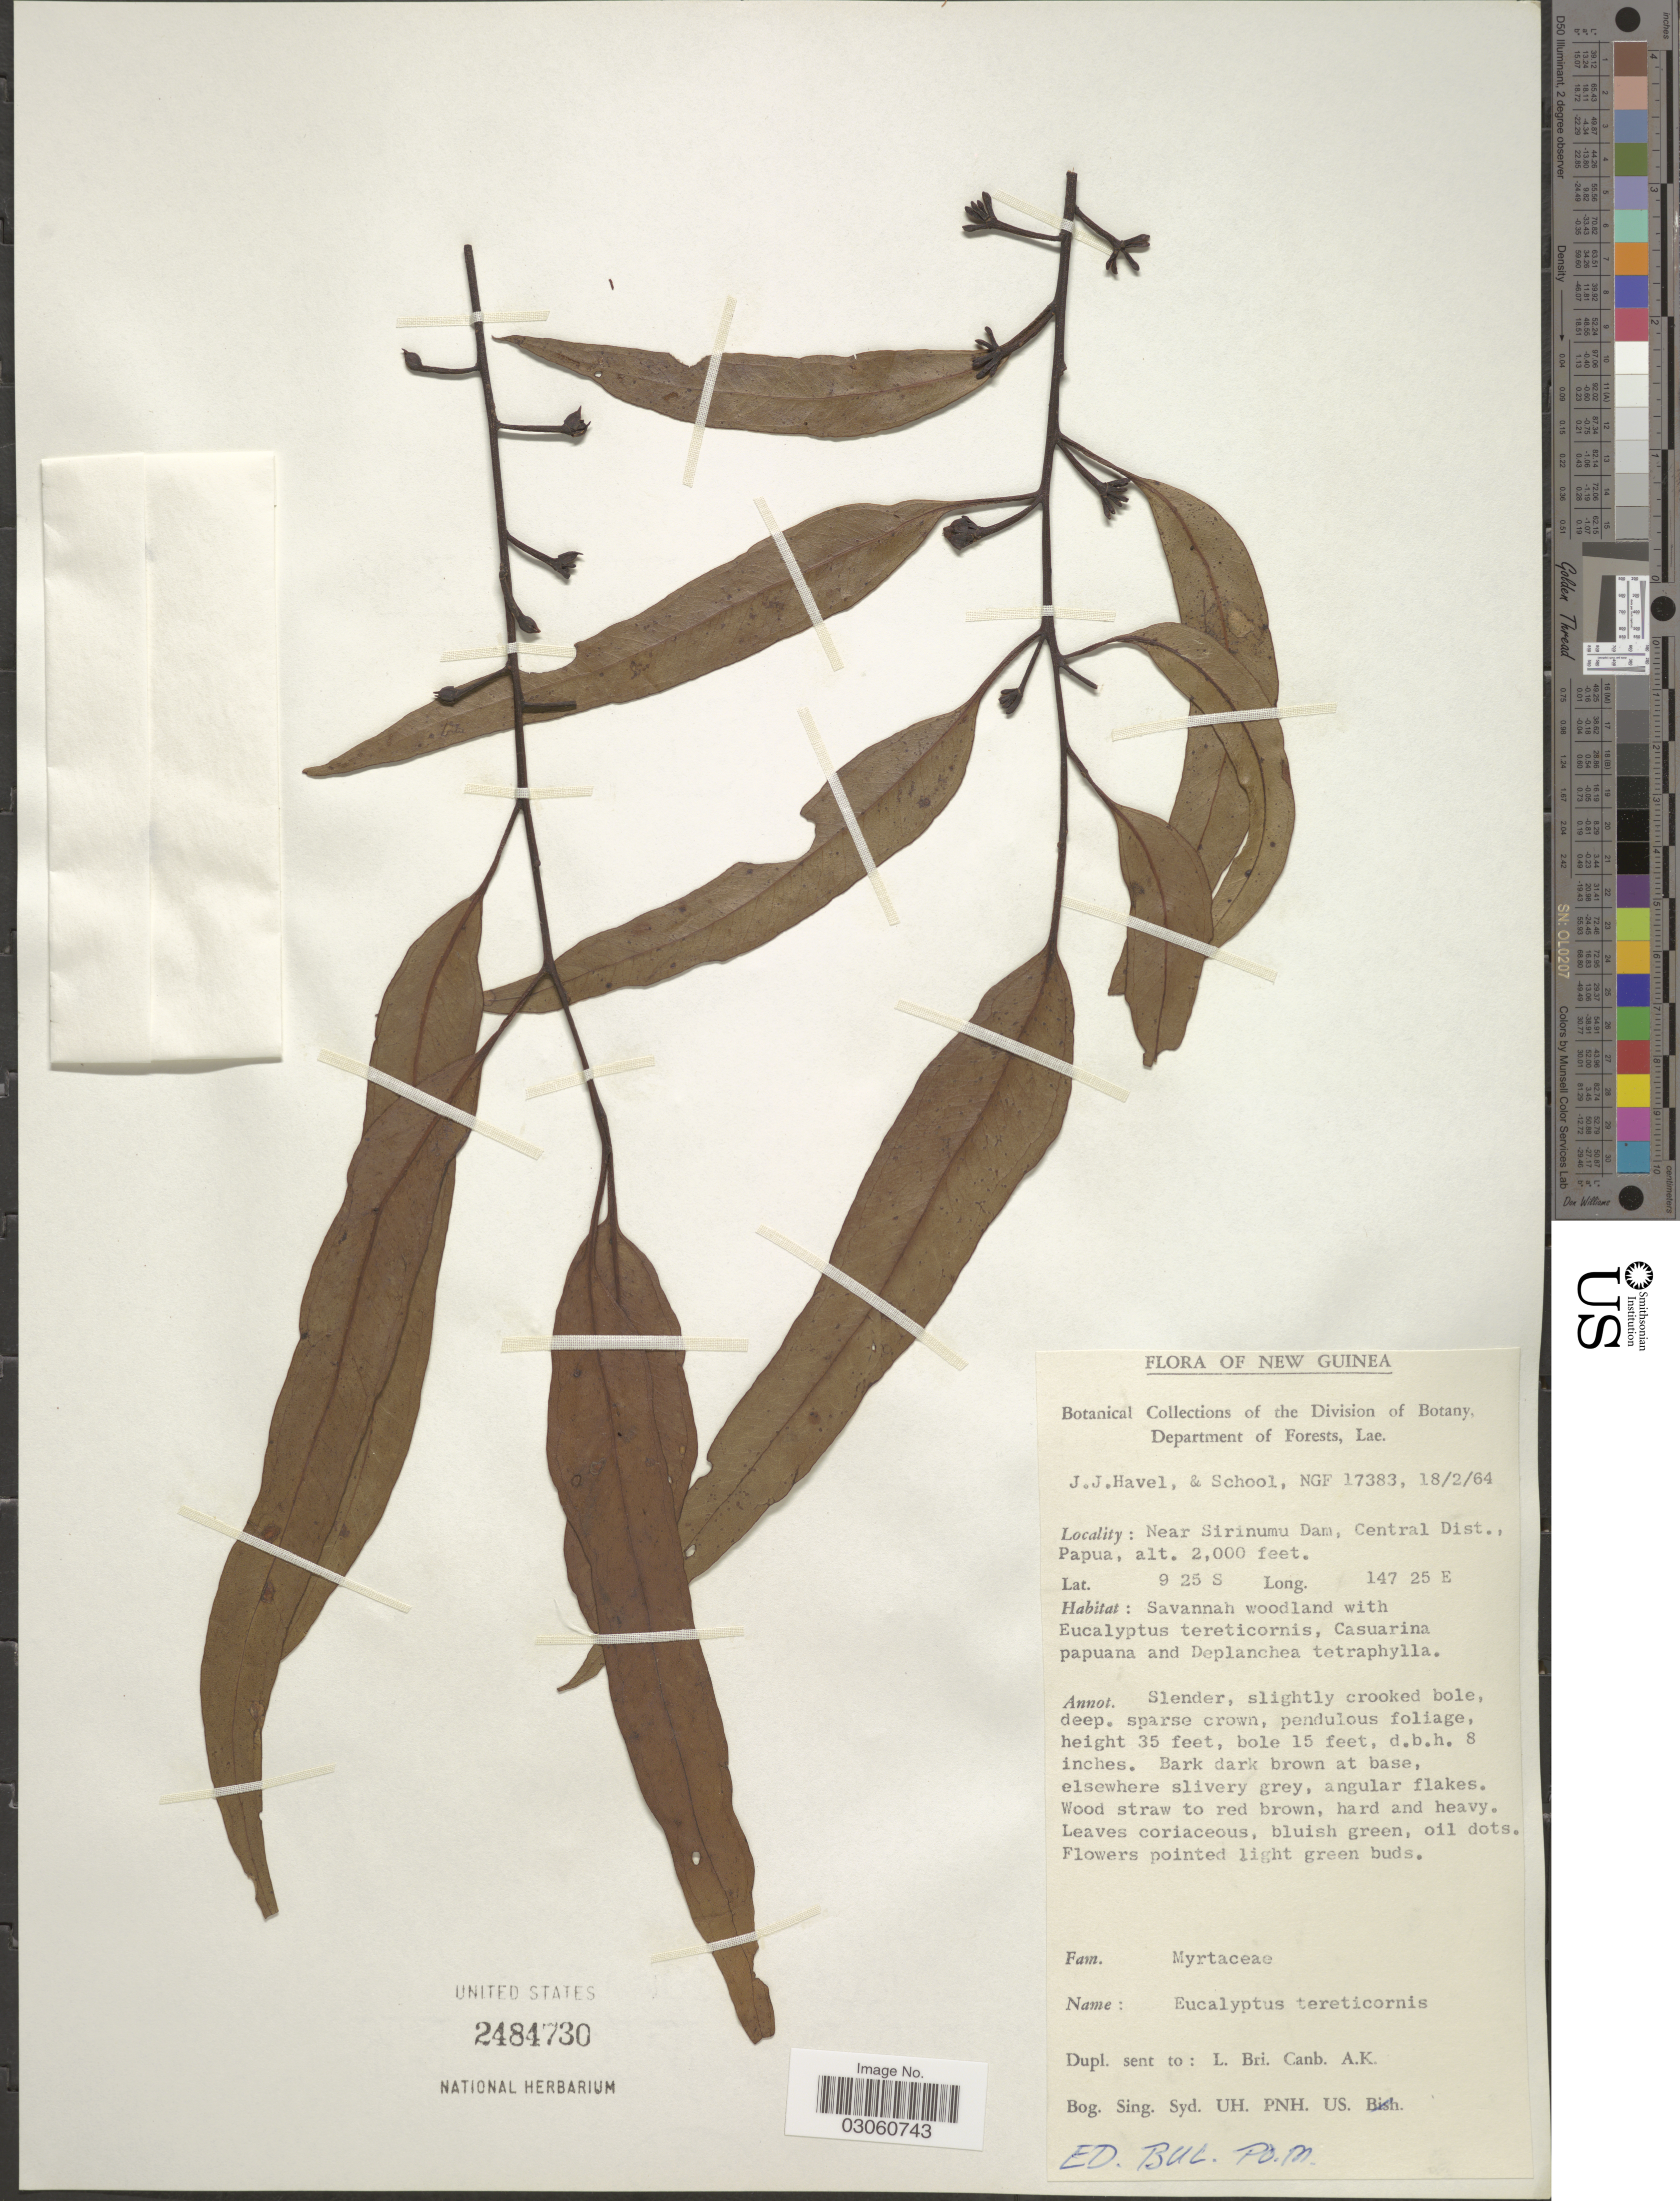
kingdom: Plantae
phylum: Tracheophyta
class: Magnoliopsida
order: Myrtales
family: Myrtaceae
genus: Eucalyptus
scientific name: Eucalyptus tereticornis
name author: Sm.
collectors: J. Havel & School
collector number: NGF 17383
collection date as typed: Transcribed d/m/y: 18/2/64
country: Papua New Guinea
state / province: Central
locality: New Guinea. Near Sirinumu Dam, Central Dist. Papua.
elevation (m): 610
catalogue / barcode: US 2484730